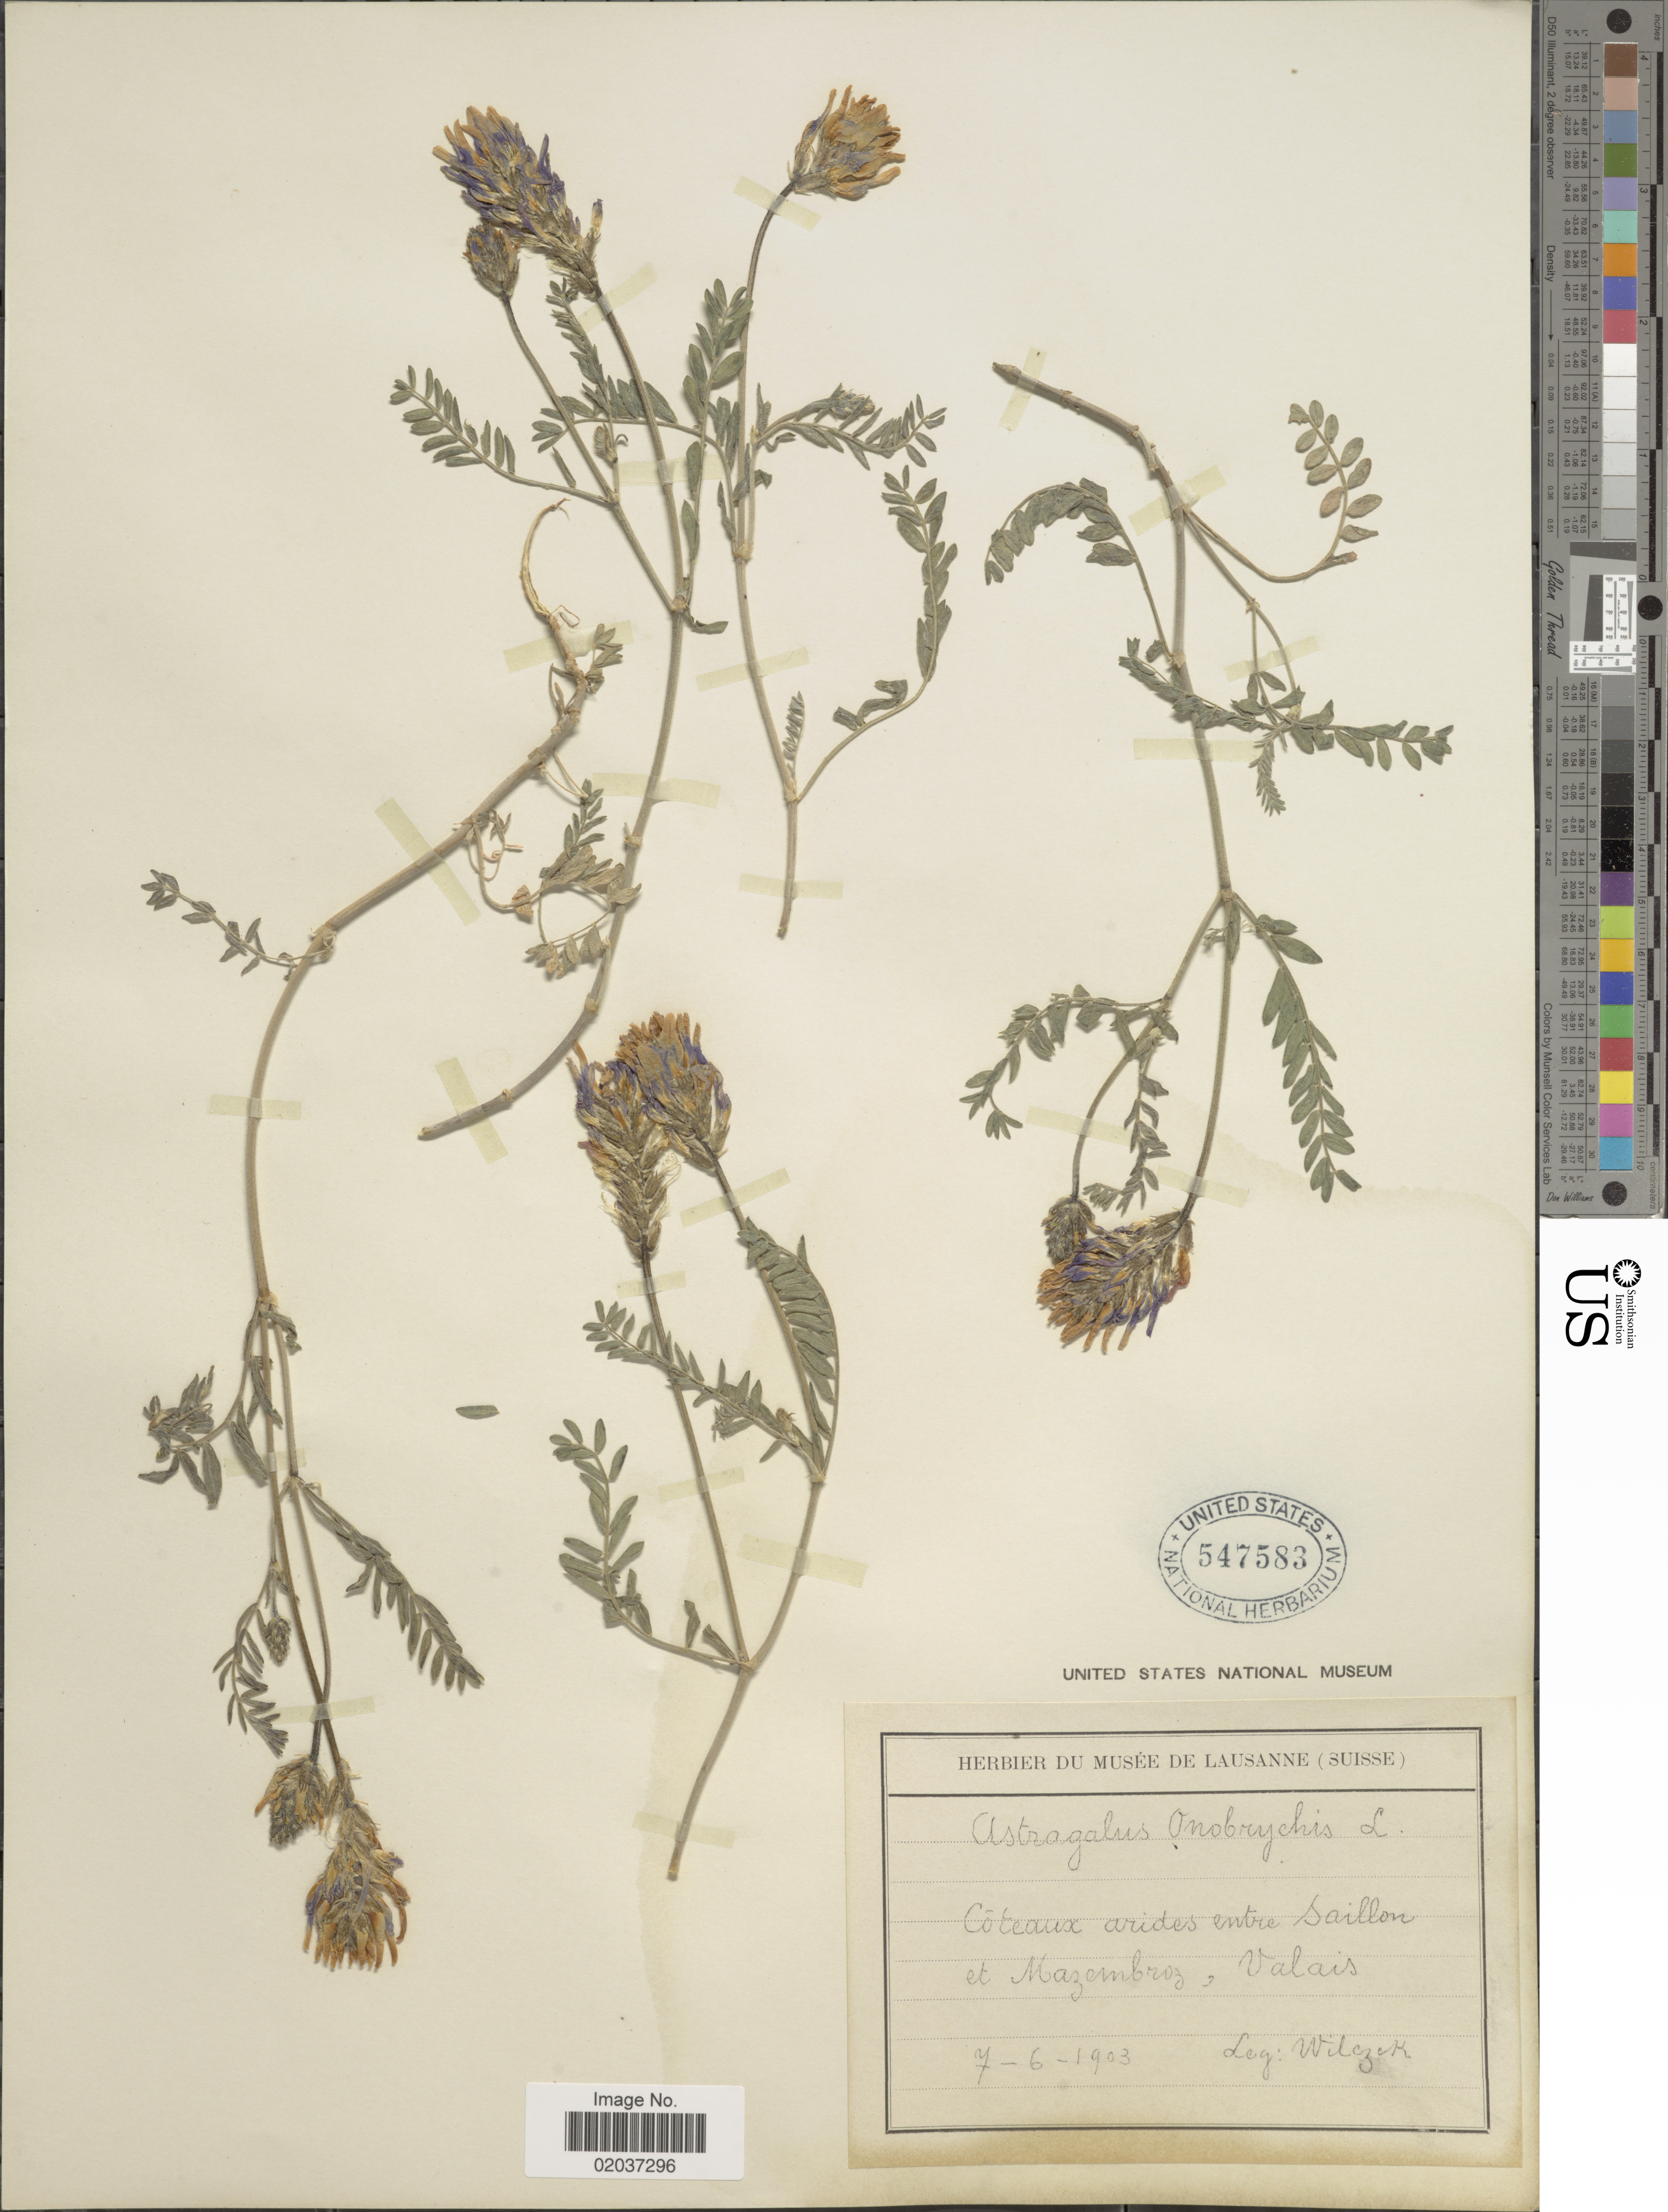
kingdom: Plantae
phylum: Tracheophyta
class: Magnoliopsida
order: Fabales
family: Fabaceae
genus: Astragalus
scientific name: Astragalus onobrychis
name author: L.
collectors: Wilczek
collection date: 1903-06-07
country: Switzerland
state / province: Valais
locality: Coteaux arides entre saillon et Mazembroz, Valais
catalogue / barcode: US 547583